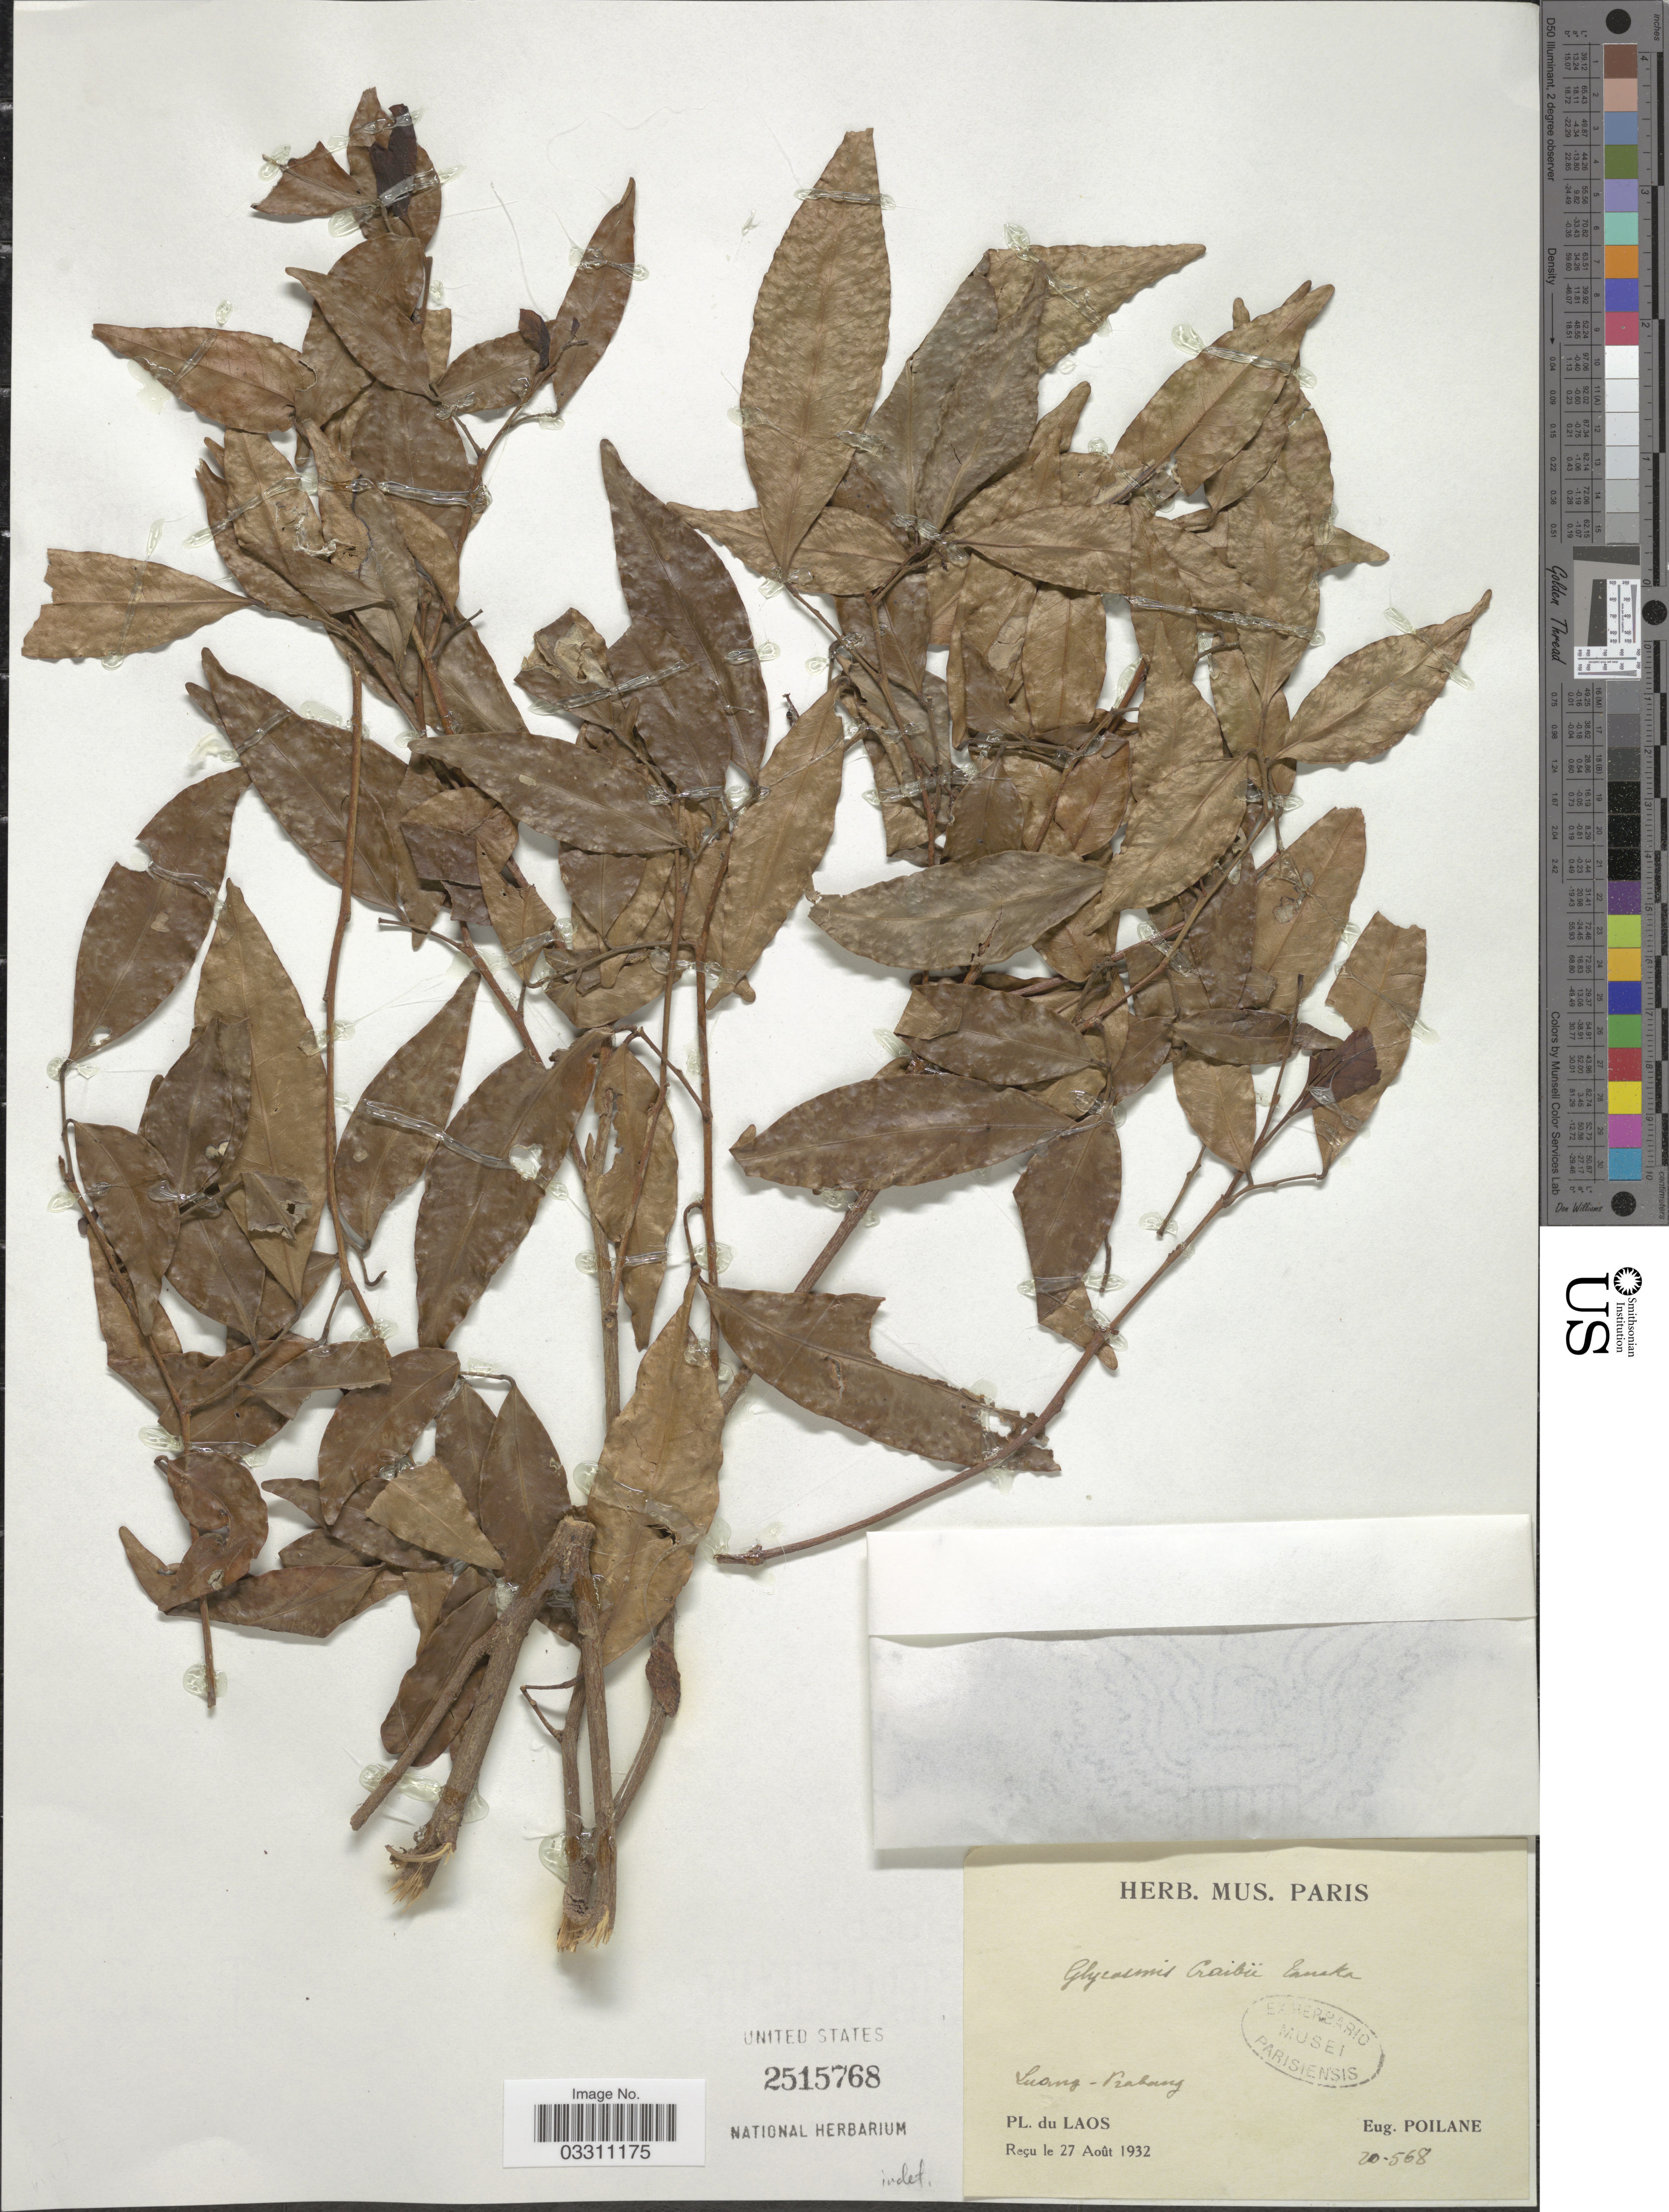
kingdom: Plantae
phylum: Tracheophyta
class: Magnoliopsida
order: Sapindales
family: Rutaceae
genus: Glycosmis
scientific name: Glycosmis sp.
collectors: E. Poilane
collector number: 20-568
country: Laos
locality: Luang - Prabang.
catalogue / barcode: US 2515768